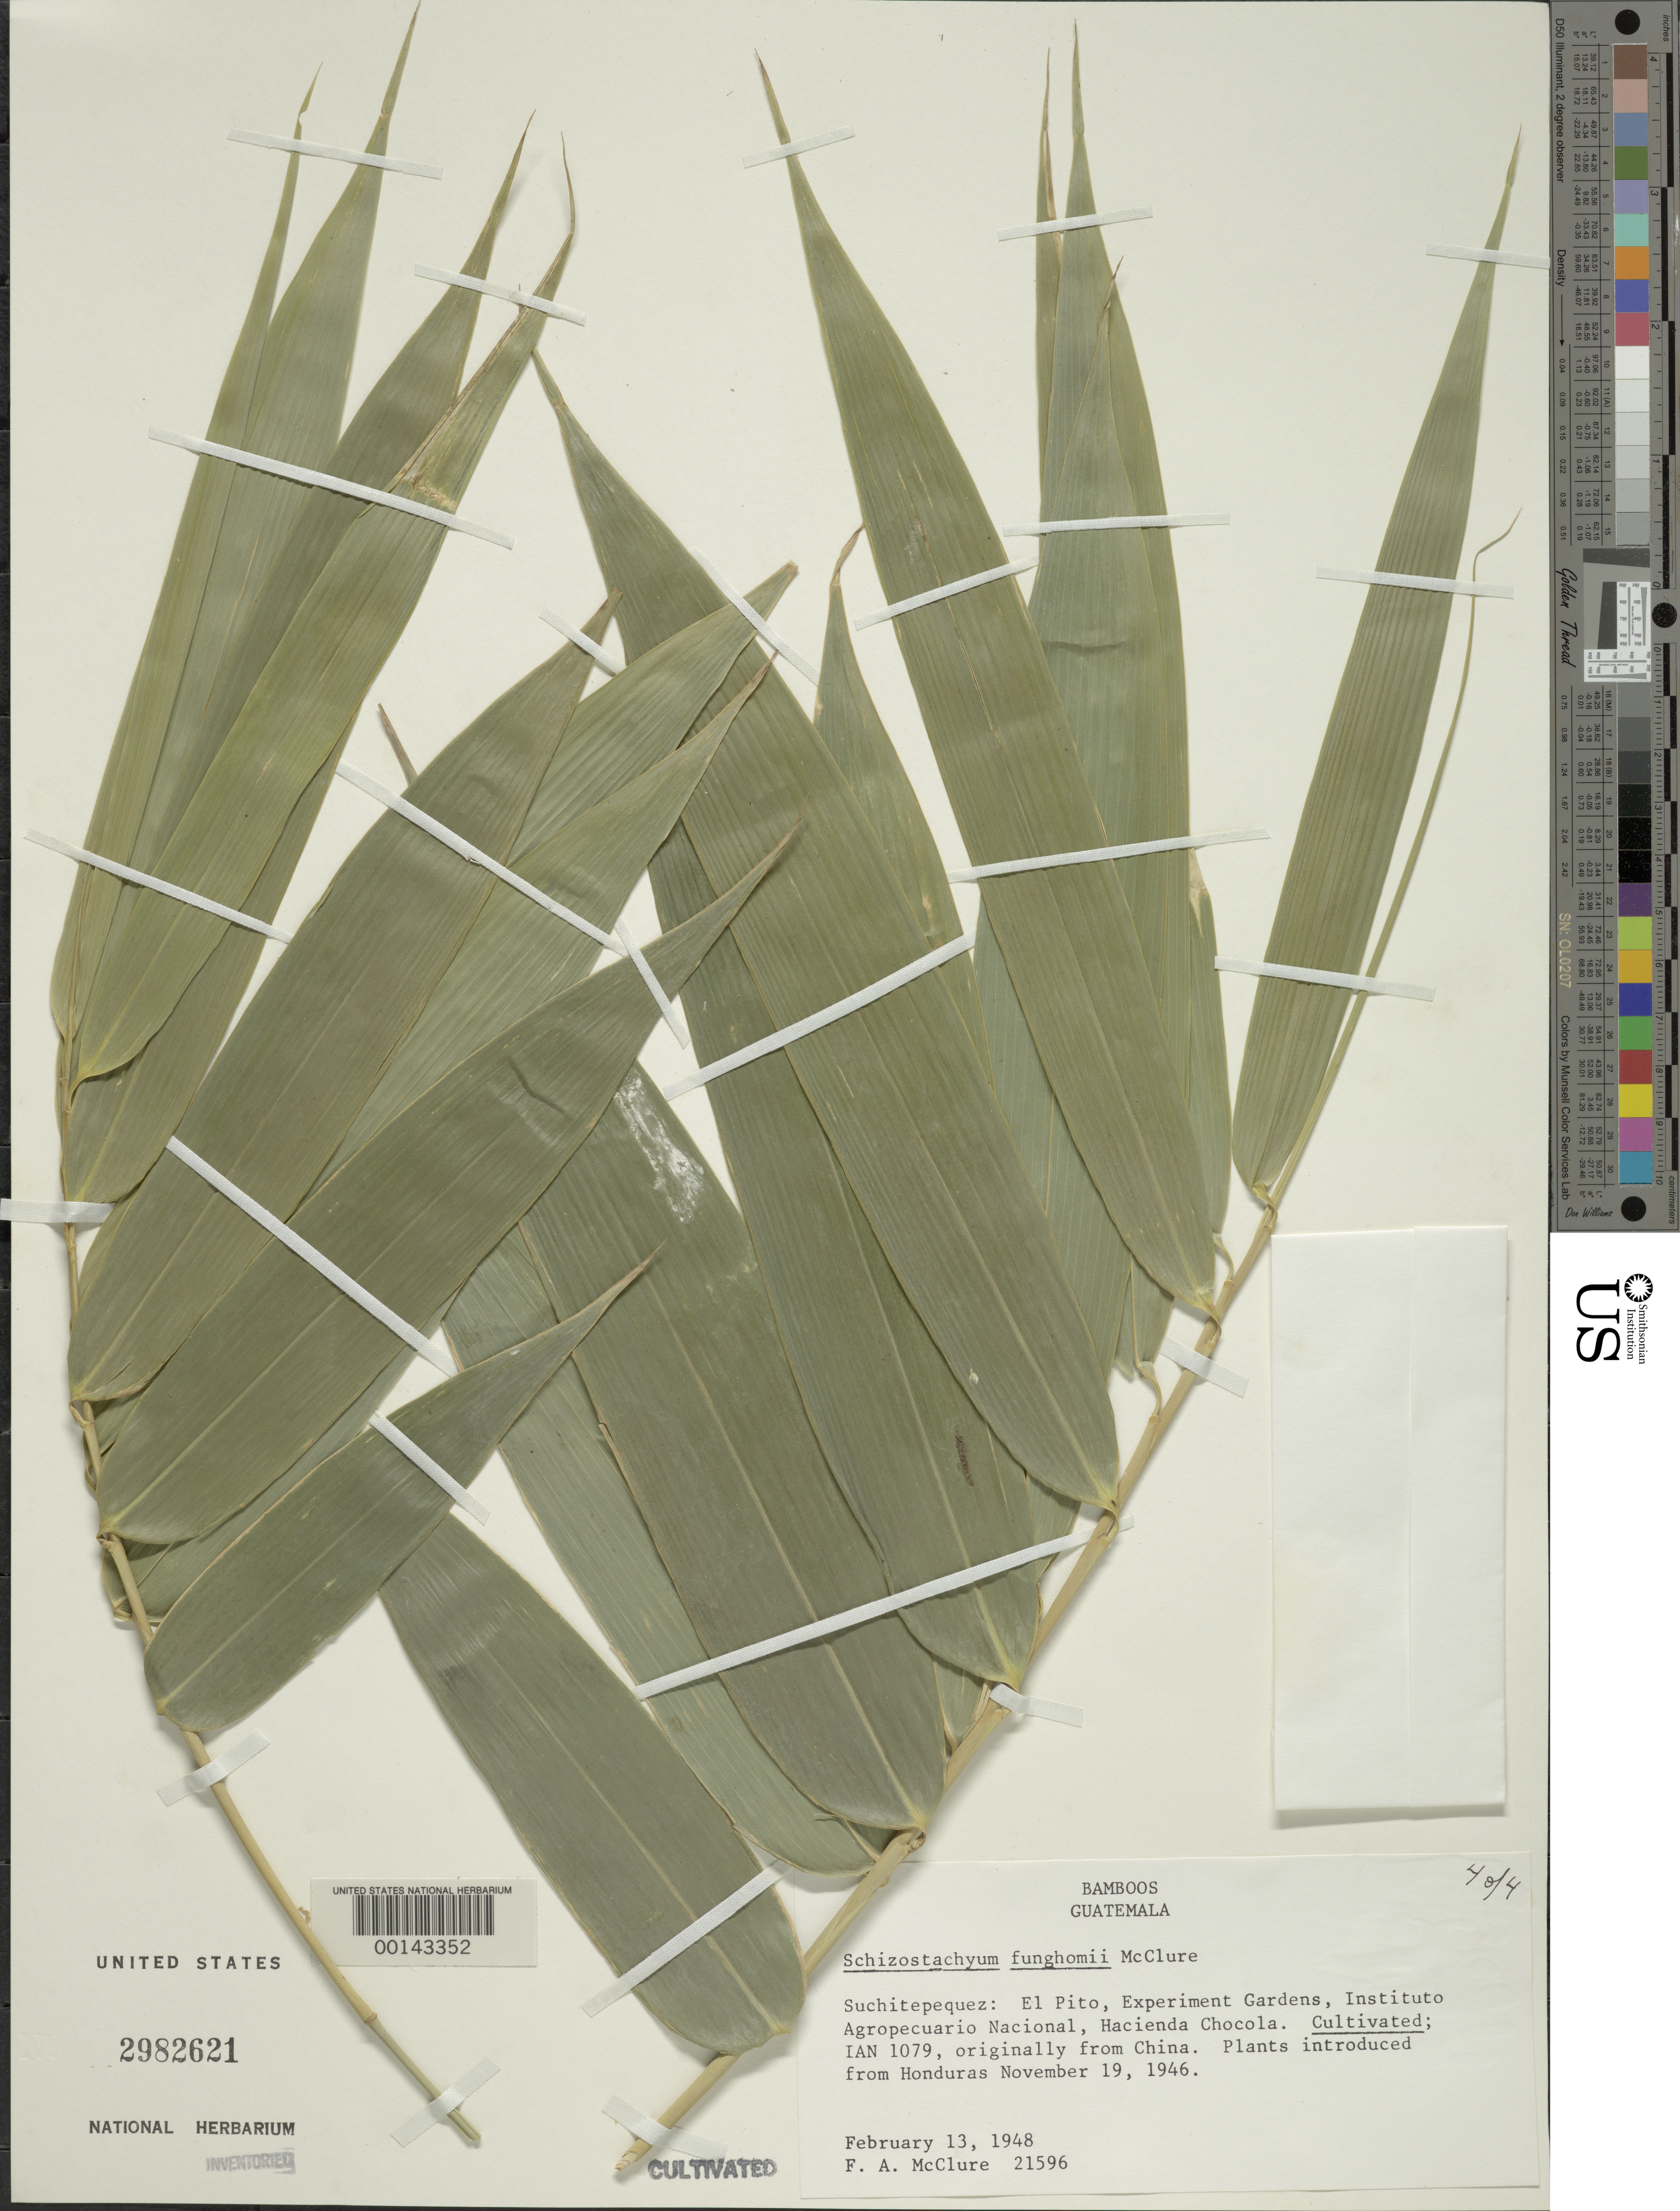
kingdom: Plantae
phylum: Tracheophyta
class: Liliopsida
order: Poales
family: Poaceae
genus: Schizostachyum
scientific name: Schizostachyum funghomii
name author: McClure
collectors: F. A. McClure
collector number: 21596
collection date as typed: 13 Feb 1948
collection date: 1948-02-13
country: Guatemala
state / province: Suchitepéquez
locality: El Pito, Instituto Agropecuario Nacional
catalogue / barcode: US 2982621